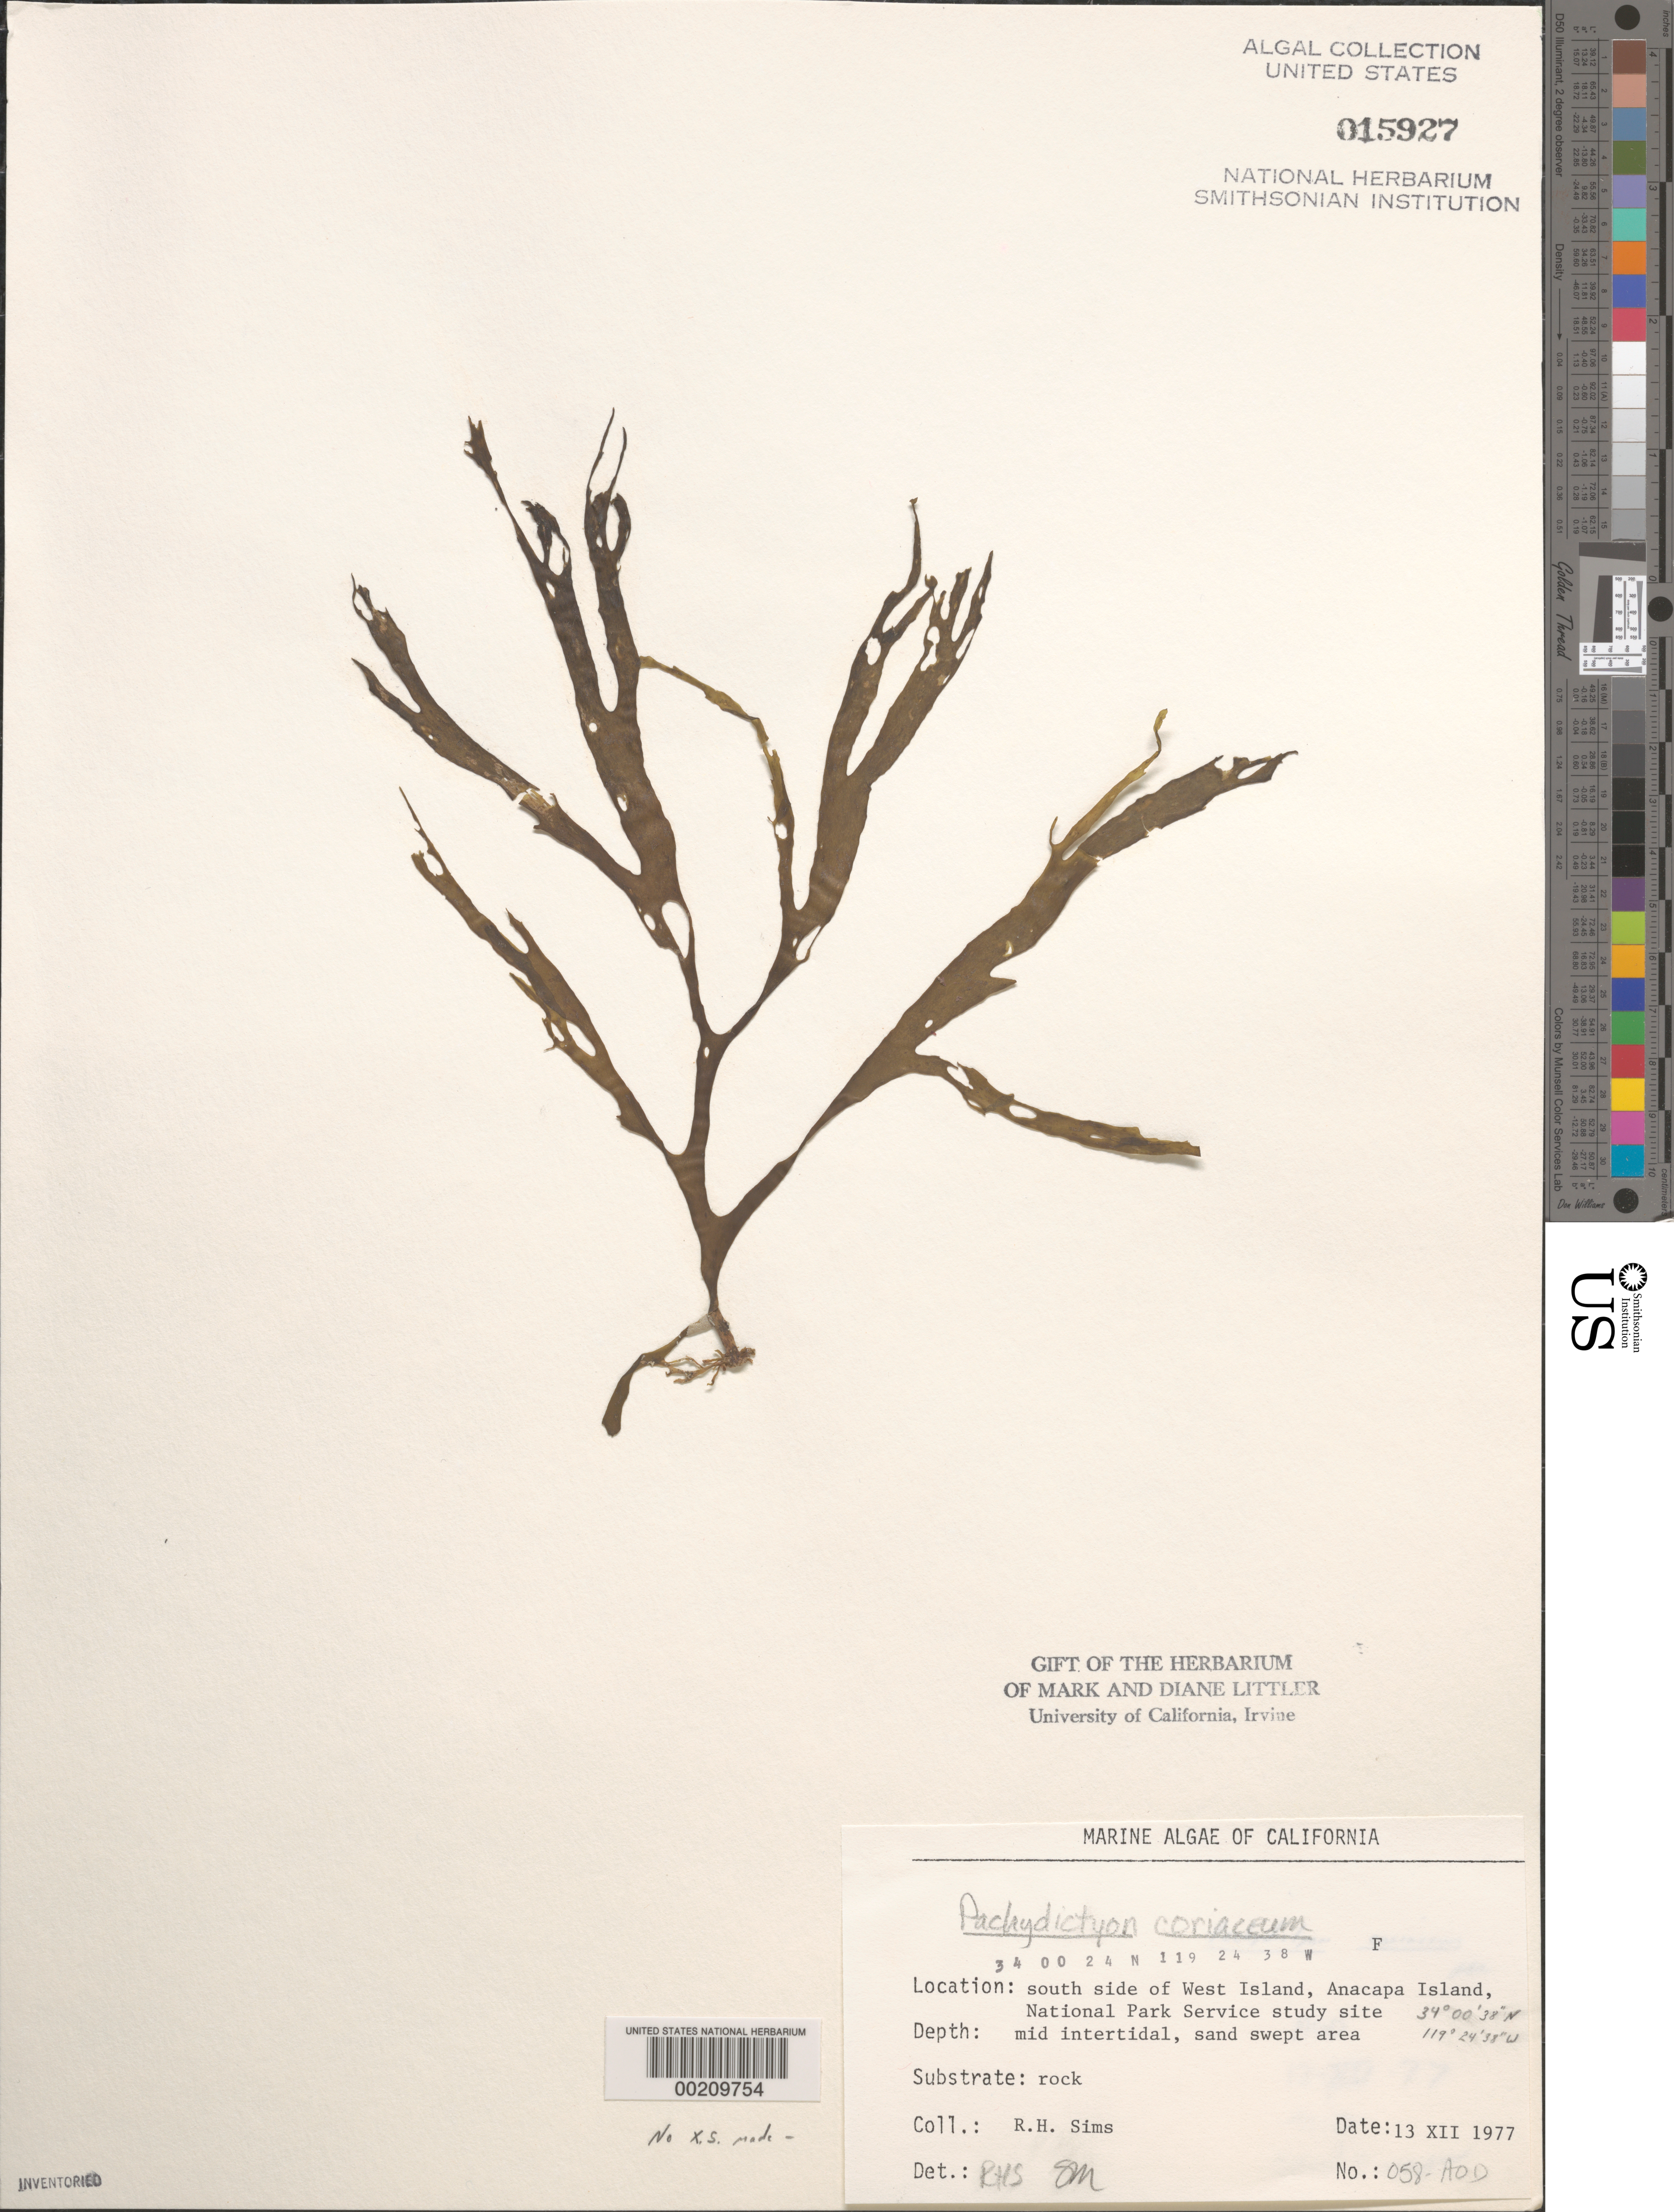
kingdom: Chromista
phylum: Ochrophyta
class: Phaeophyceae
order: Dictyotales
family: Dictyotaceae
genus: Pachydictyon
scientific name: Pachydictyon coriaceum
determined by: Sims, Robert H.; Murray, S. N.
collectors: R. H. Sims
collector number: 058-AOD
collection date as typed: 13 Dec 1977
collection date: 1977-12-13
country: United States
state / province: California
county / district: Ventura ;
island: Anacapa Island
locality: South side of west island [National Park Service site]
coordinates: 34 00'24"N, 119 24'38"W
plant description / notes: BLM-SOCALBIGHT Rocky Intertidal Survey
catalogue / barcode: US 15927